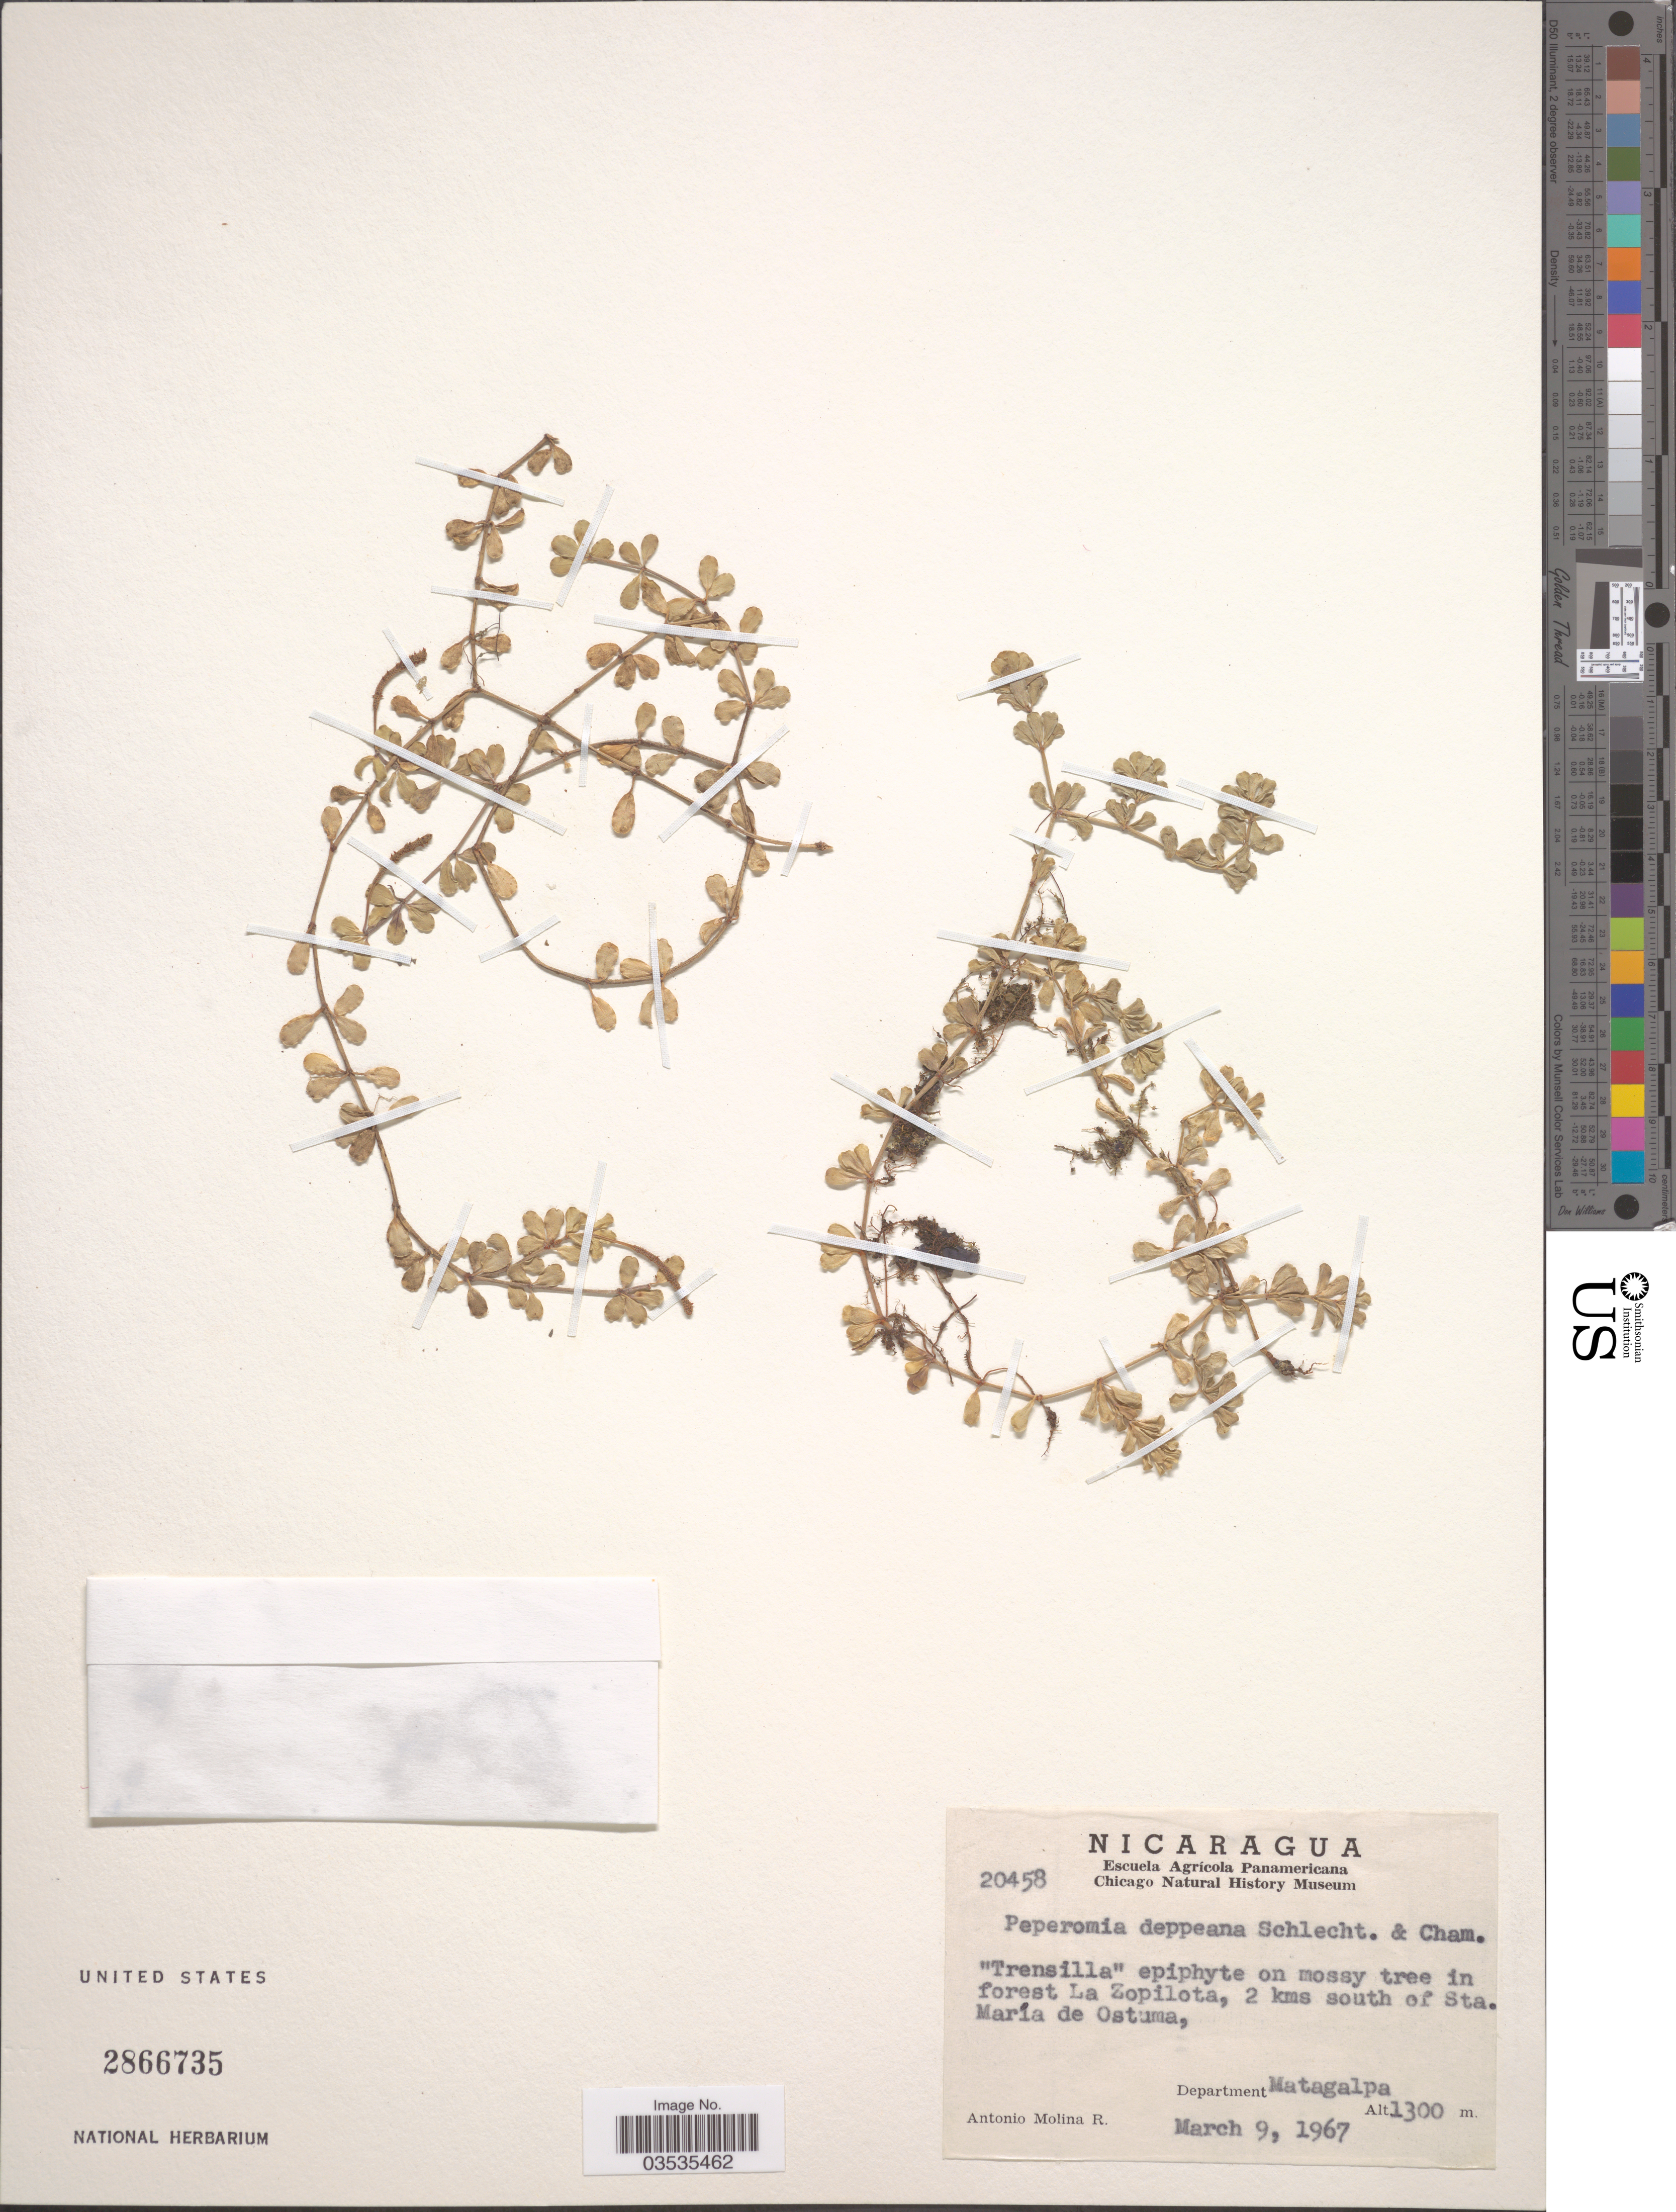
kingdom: Plantae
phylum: Tracheophyta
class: Magnoliopsida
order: Piperales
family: Piperaceae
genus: Peperomia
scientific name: Peperomia deppeana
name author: Schltdl. & Cham.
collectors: A. Molina R.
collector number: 20458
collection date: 1967-03-09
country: Nicaragua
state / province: Matagalpa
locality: In forest La Zopilota, 2 kms south of Sta. María de Ostuma, Department Matagalpa.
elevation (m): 1300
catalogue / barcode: US 2866735